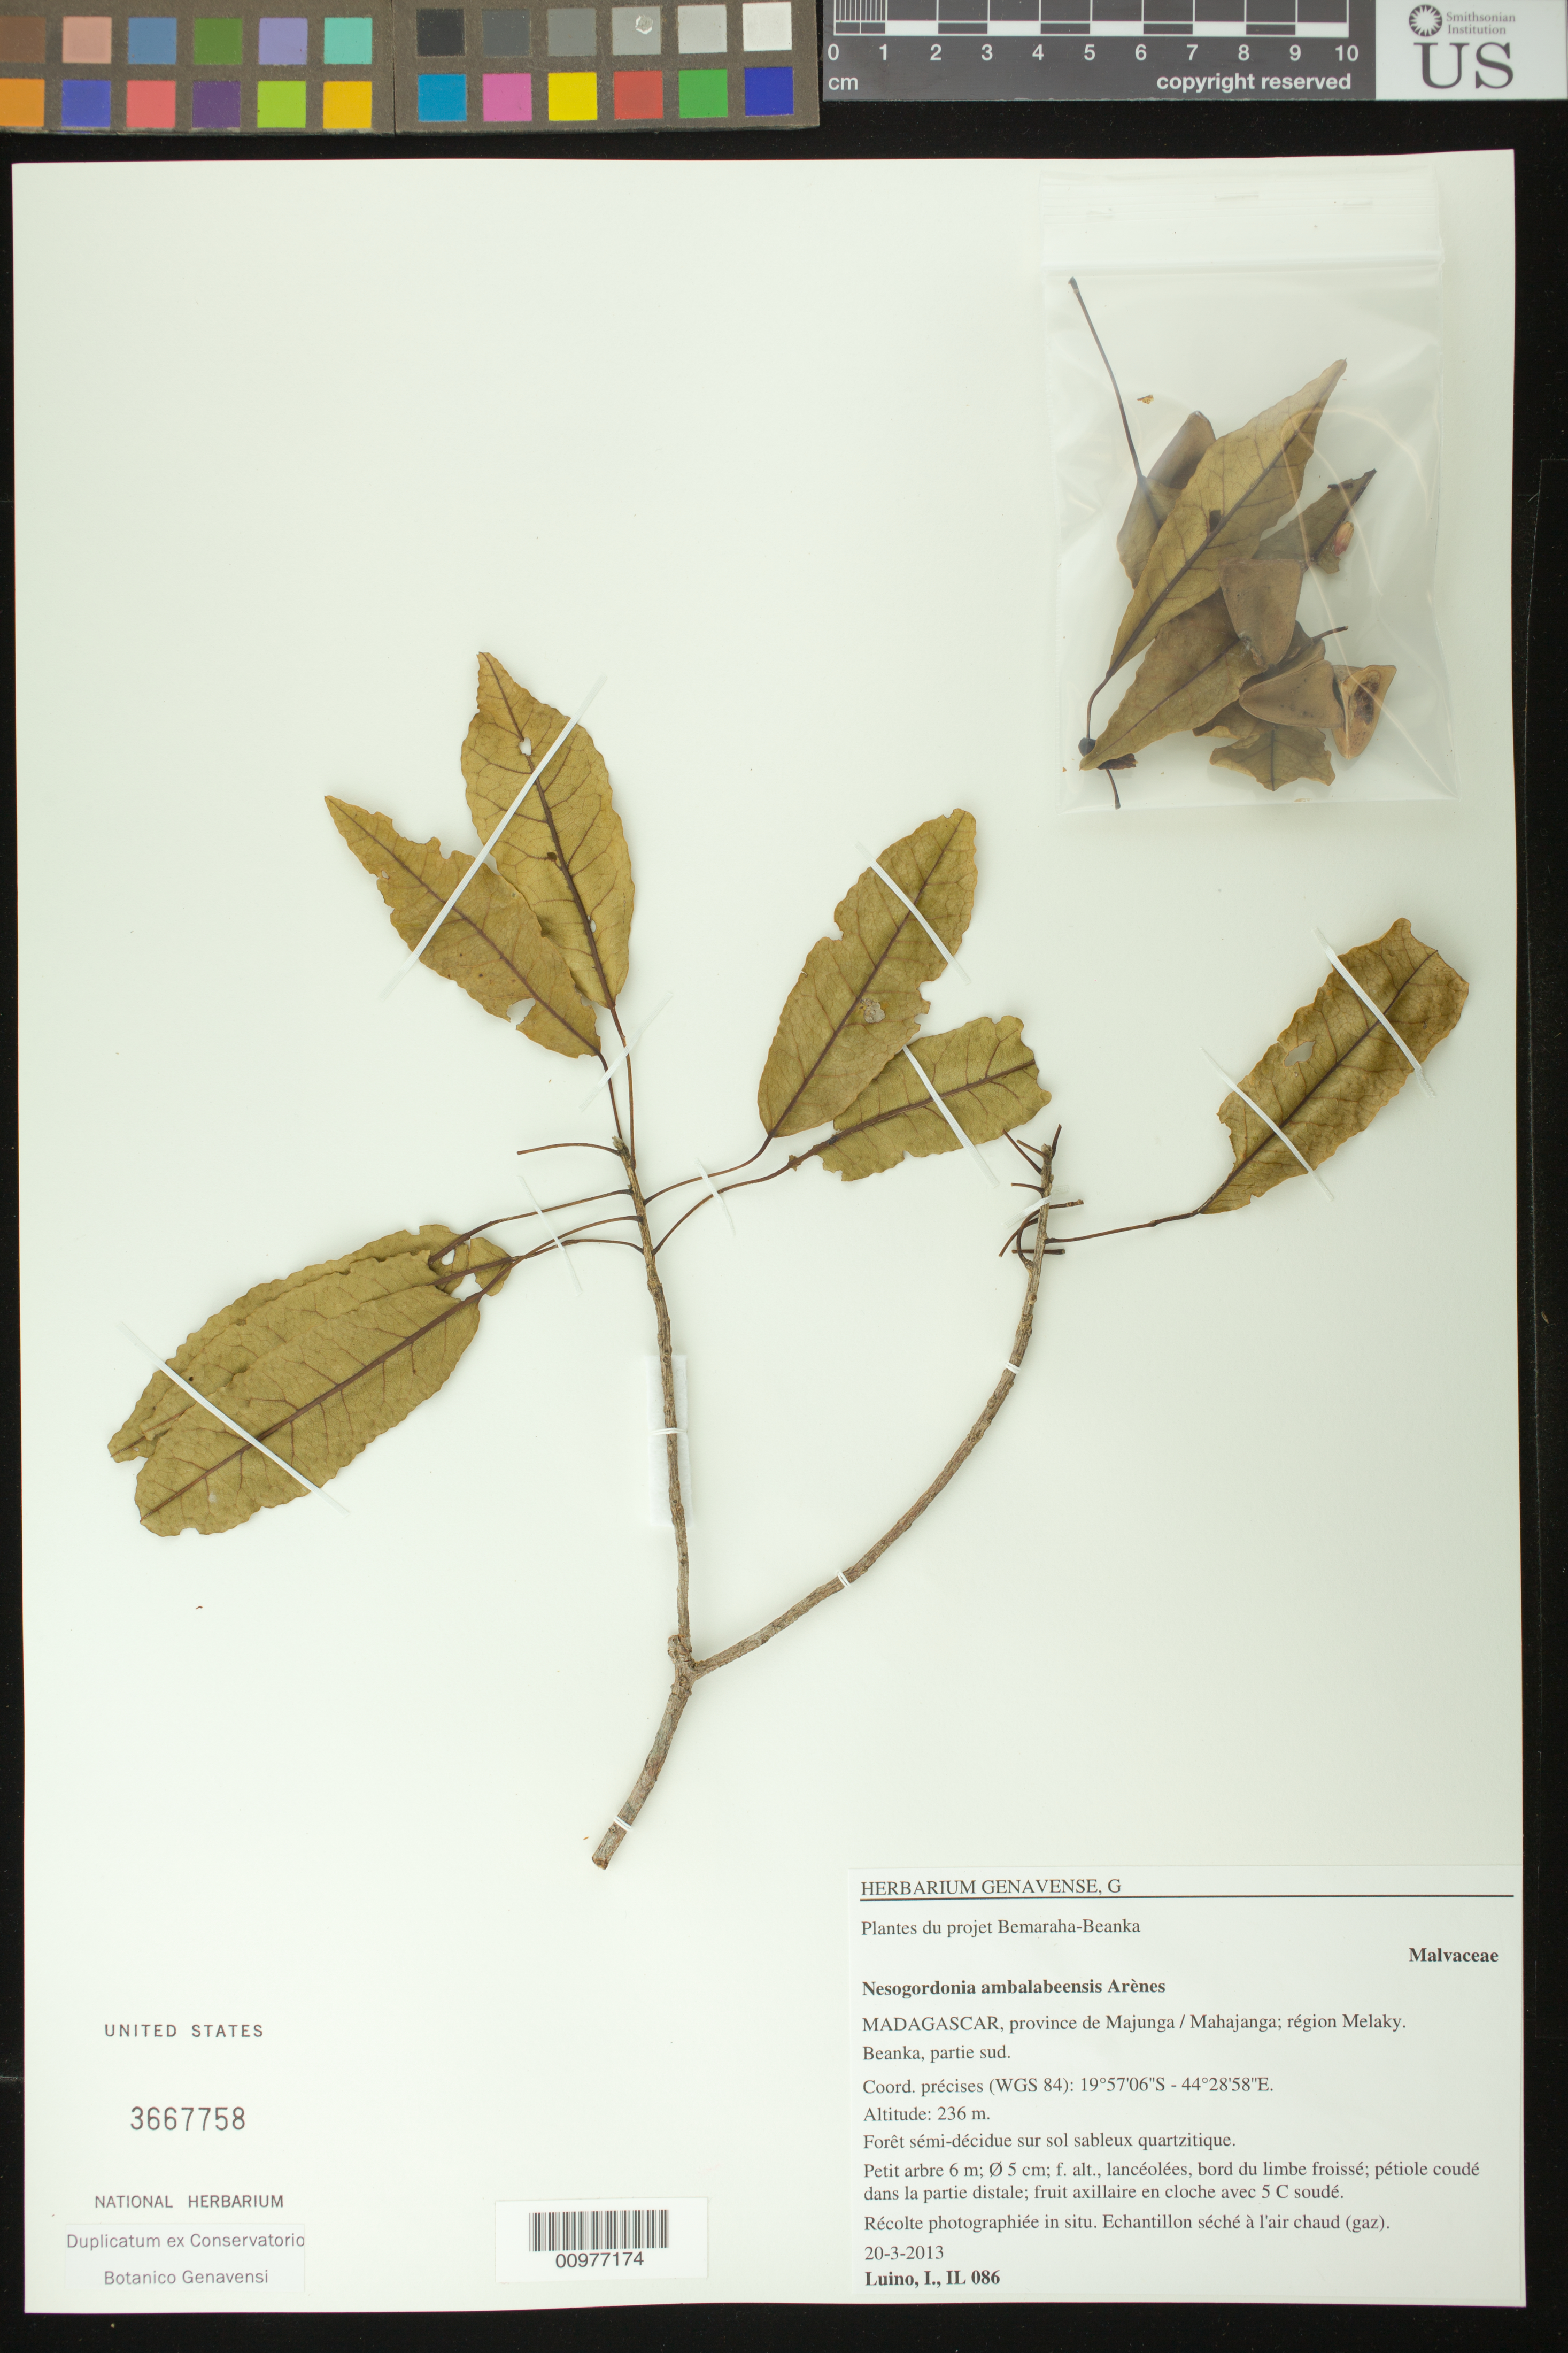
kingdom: Plantae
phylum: Tracheophyta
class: Magnoliopsida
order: Malvales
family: Malvaceae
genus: Nesogordonia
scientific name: Nesogordonia ambalabeensis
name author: Arènes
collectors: I. Luino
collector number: IL 086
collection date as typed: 20-3-2013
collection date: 2013-03-20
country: Madagascar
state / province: Melaky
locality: region Melaky, partie sud. Beanka.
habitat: foret semi-decidue sur sol sableux quartzitique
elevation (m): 236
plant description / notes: echantillon seche a l'air chaud (gaz); recolte photgraphiee in situ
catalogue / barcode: US 3667758